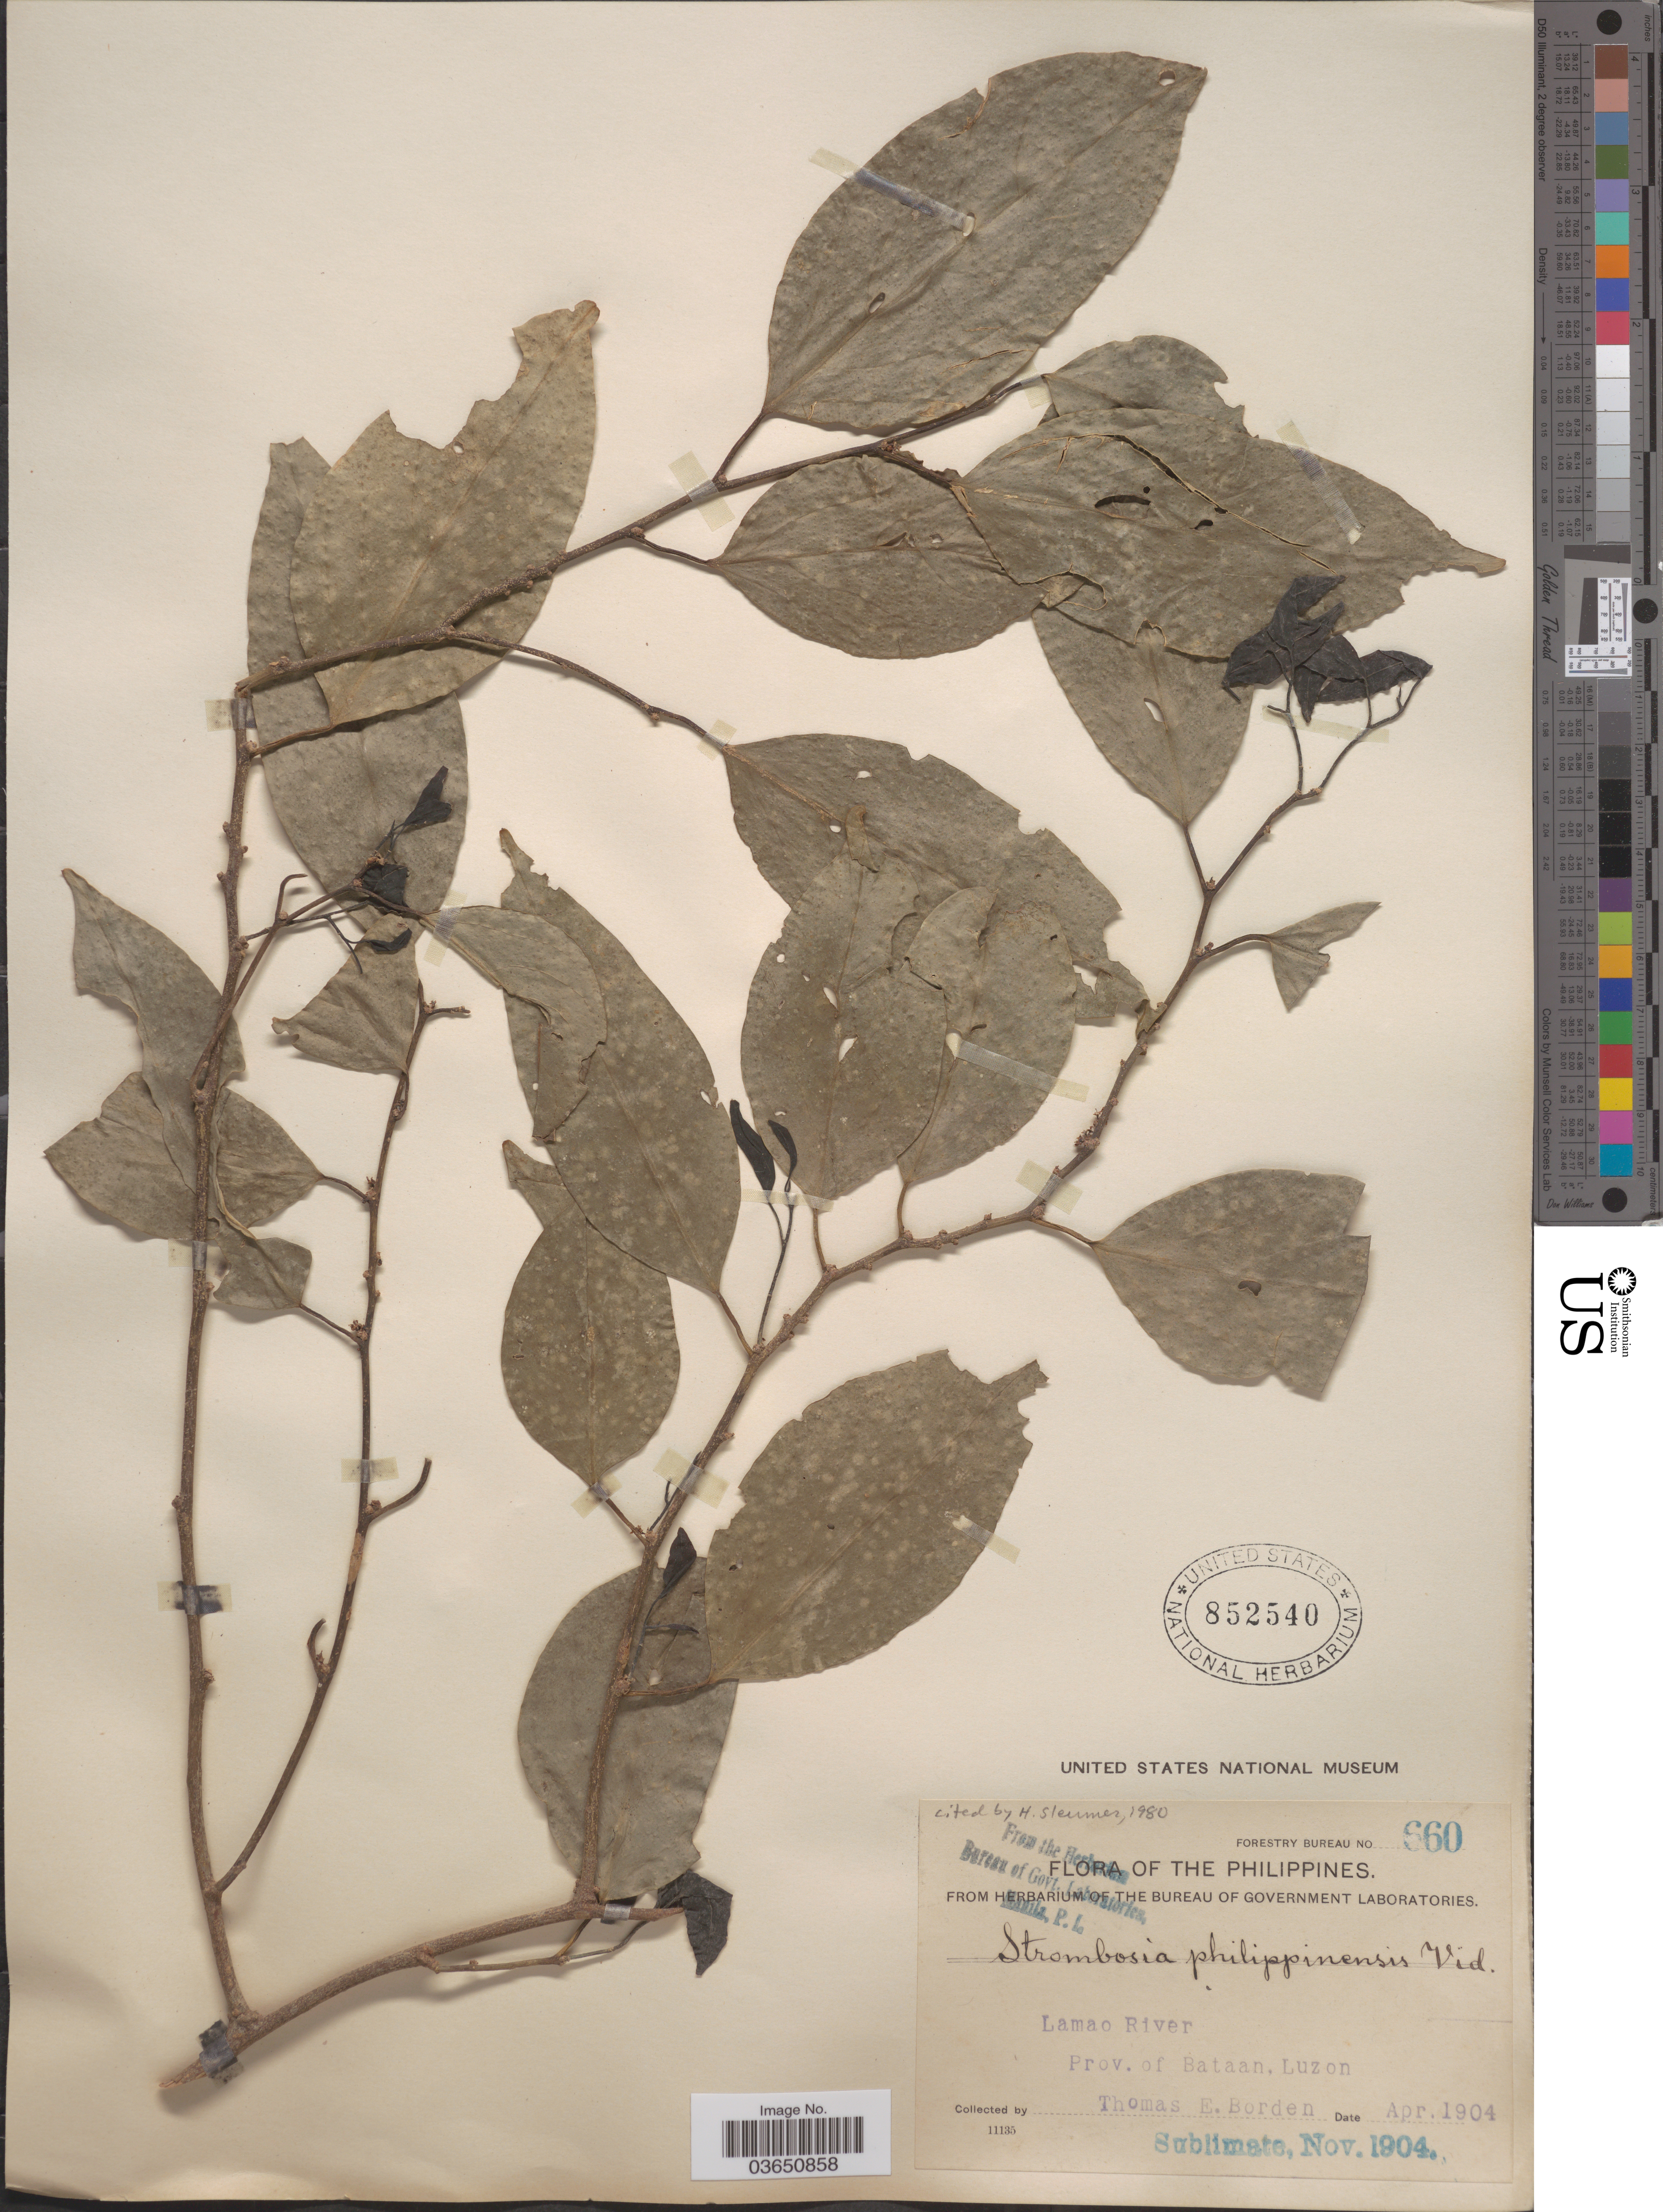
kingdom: Plantae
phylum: Tracheophyta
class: Magnoliopsida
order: Santalales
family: Strombosiaceae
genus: Strombosia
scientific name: Strombosia philippinensis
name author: (Baill.) Rolfe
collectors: T. E. Borden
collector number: Forestry Bureau 660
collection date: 1904-04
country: Philippines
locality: Lamao River. Prov. of Bataan, Luzon.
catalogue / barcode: US 852540